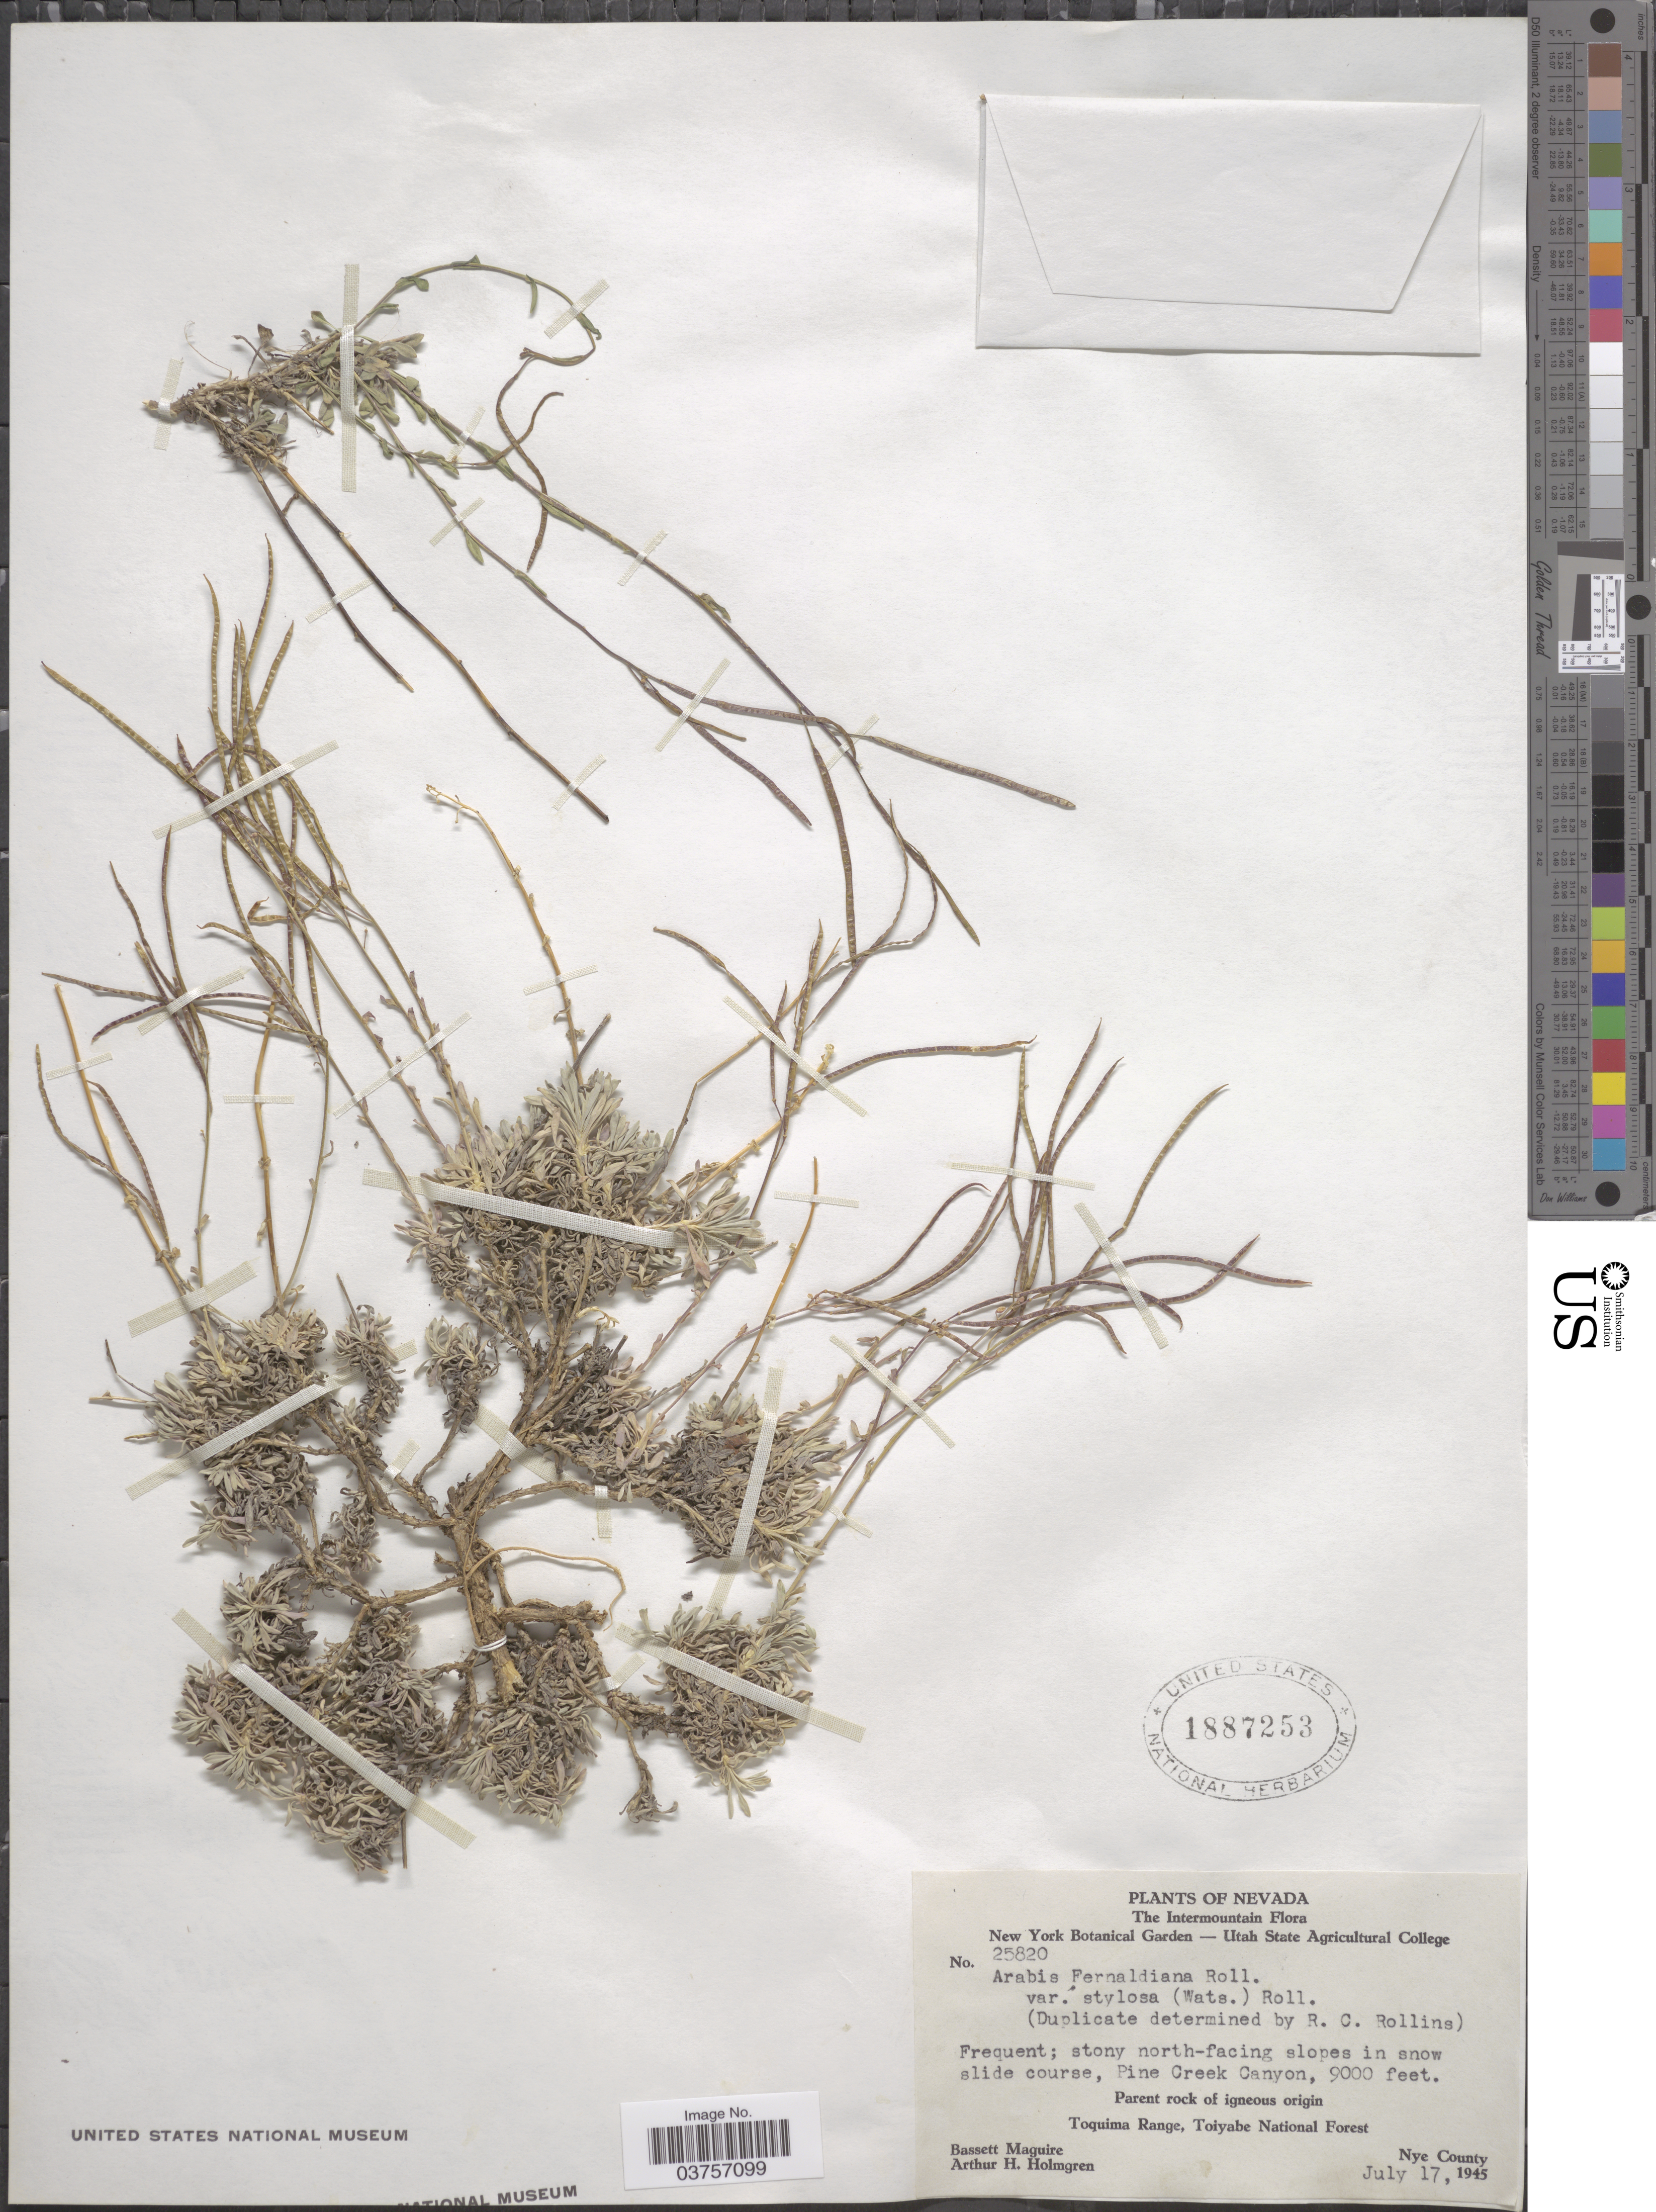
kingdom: Plantae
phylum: Tracheophyta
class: Magnoliopsida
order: Brassicales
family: Brassicaceae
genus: Arabis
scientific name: Arabis fernaldiana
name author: Rollins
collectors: B. Maguire & A. H. Holmgren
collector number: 25820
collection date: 1945-07-17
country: United States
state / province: Nevada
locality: The Intermountain. Stony north-facing slopes in snow slide course, Pine Creek Canyon. Toquima Range, Toiyabe National Forest. Nye County.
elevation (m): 2743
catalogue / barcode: US 1887253